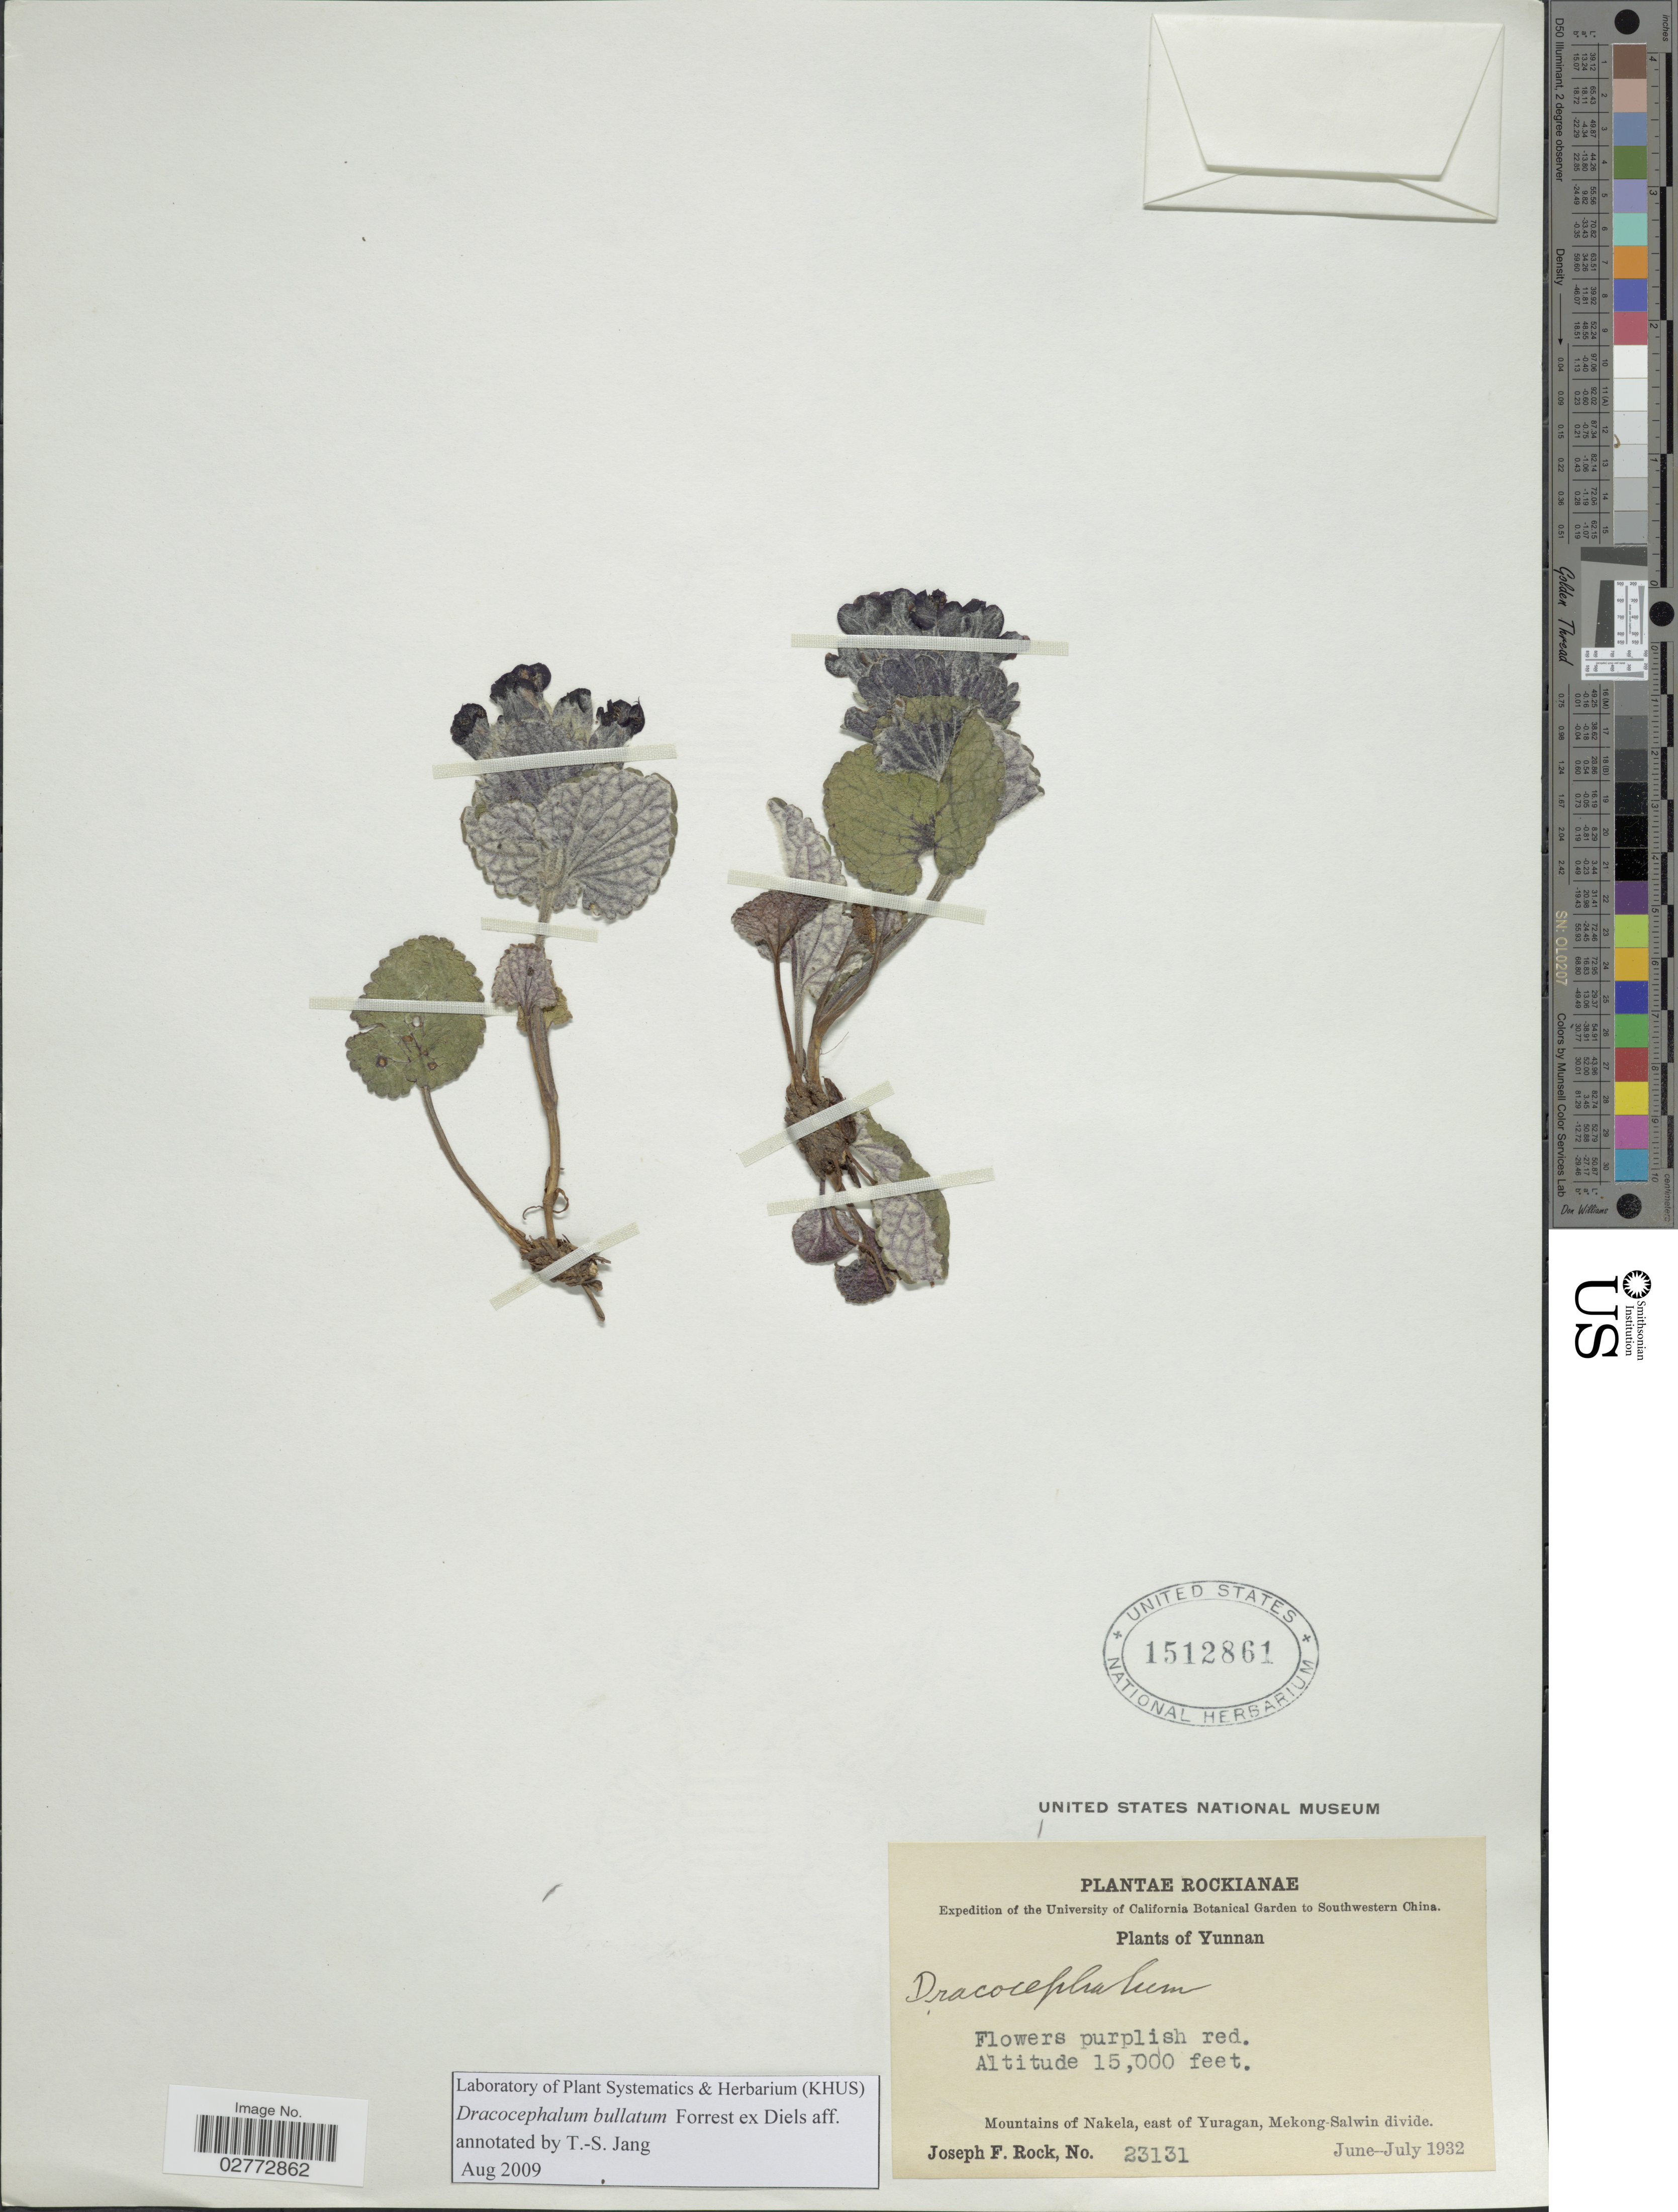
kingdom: Plantae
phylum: Tracheophyta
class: Magnoliopsida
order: Lamiales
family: Lamiaceae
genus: Dracocephalum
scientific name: Dracocephalum speciosum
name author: Sweet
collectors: J. F. Rock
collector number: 23131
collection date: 1932-06/1932-07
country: China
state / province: Yunnan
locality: Southwestern China. Mountains of Nakela, east of Yuragan, Mekong-Salwin divide.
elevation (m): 4572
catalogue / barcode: US 1512861